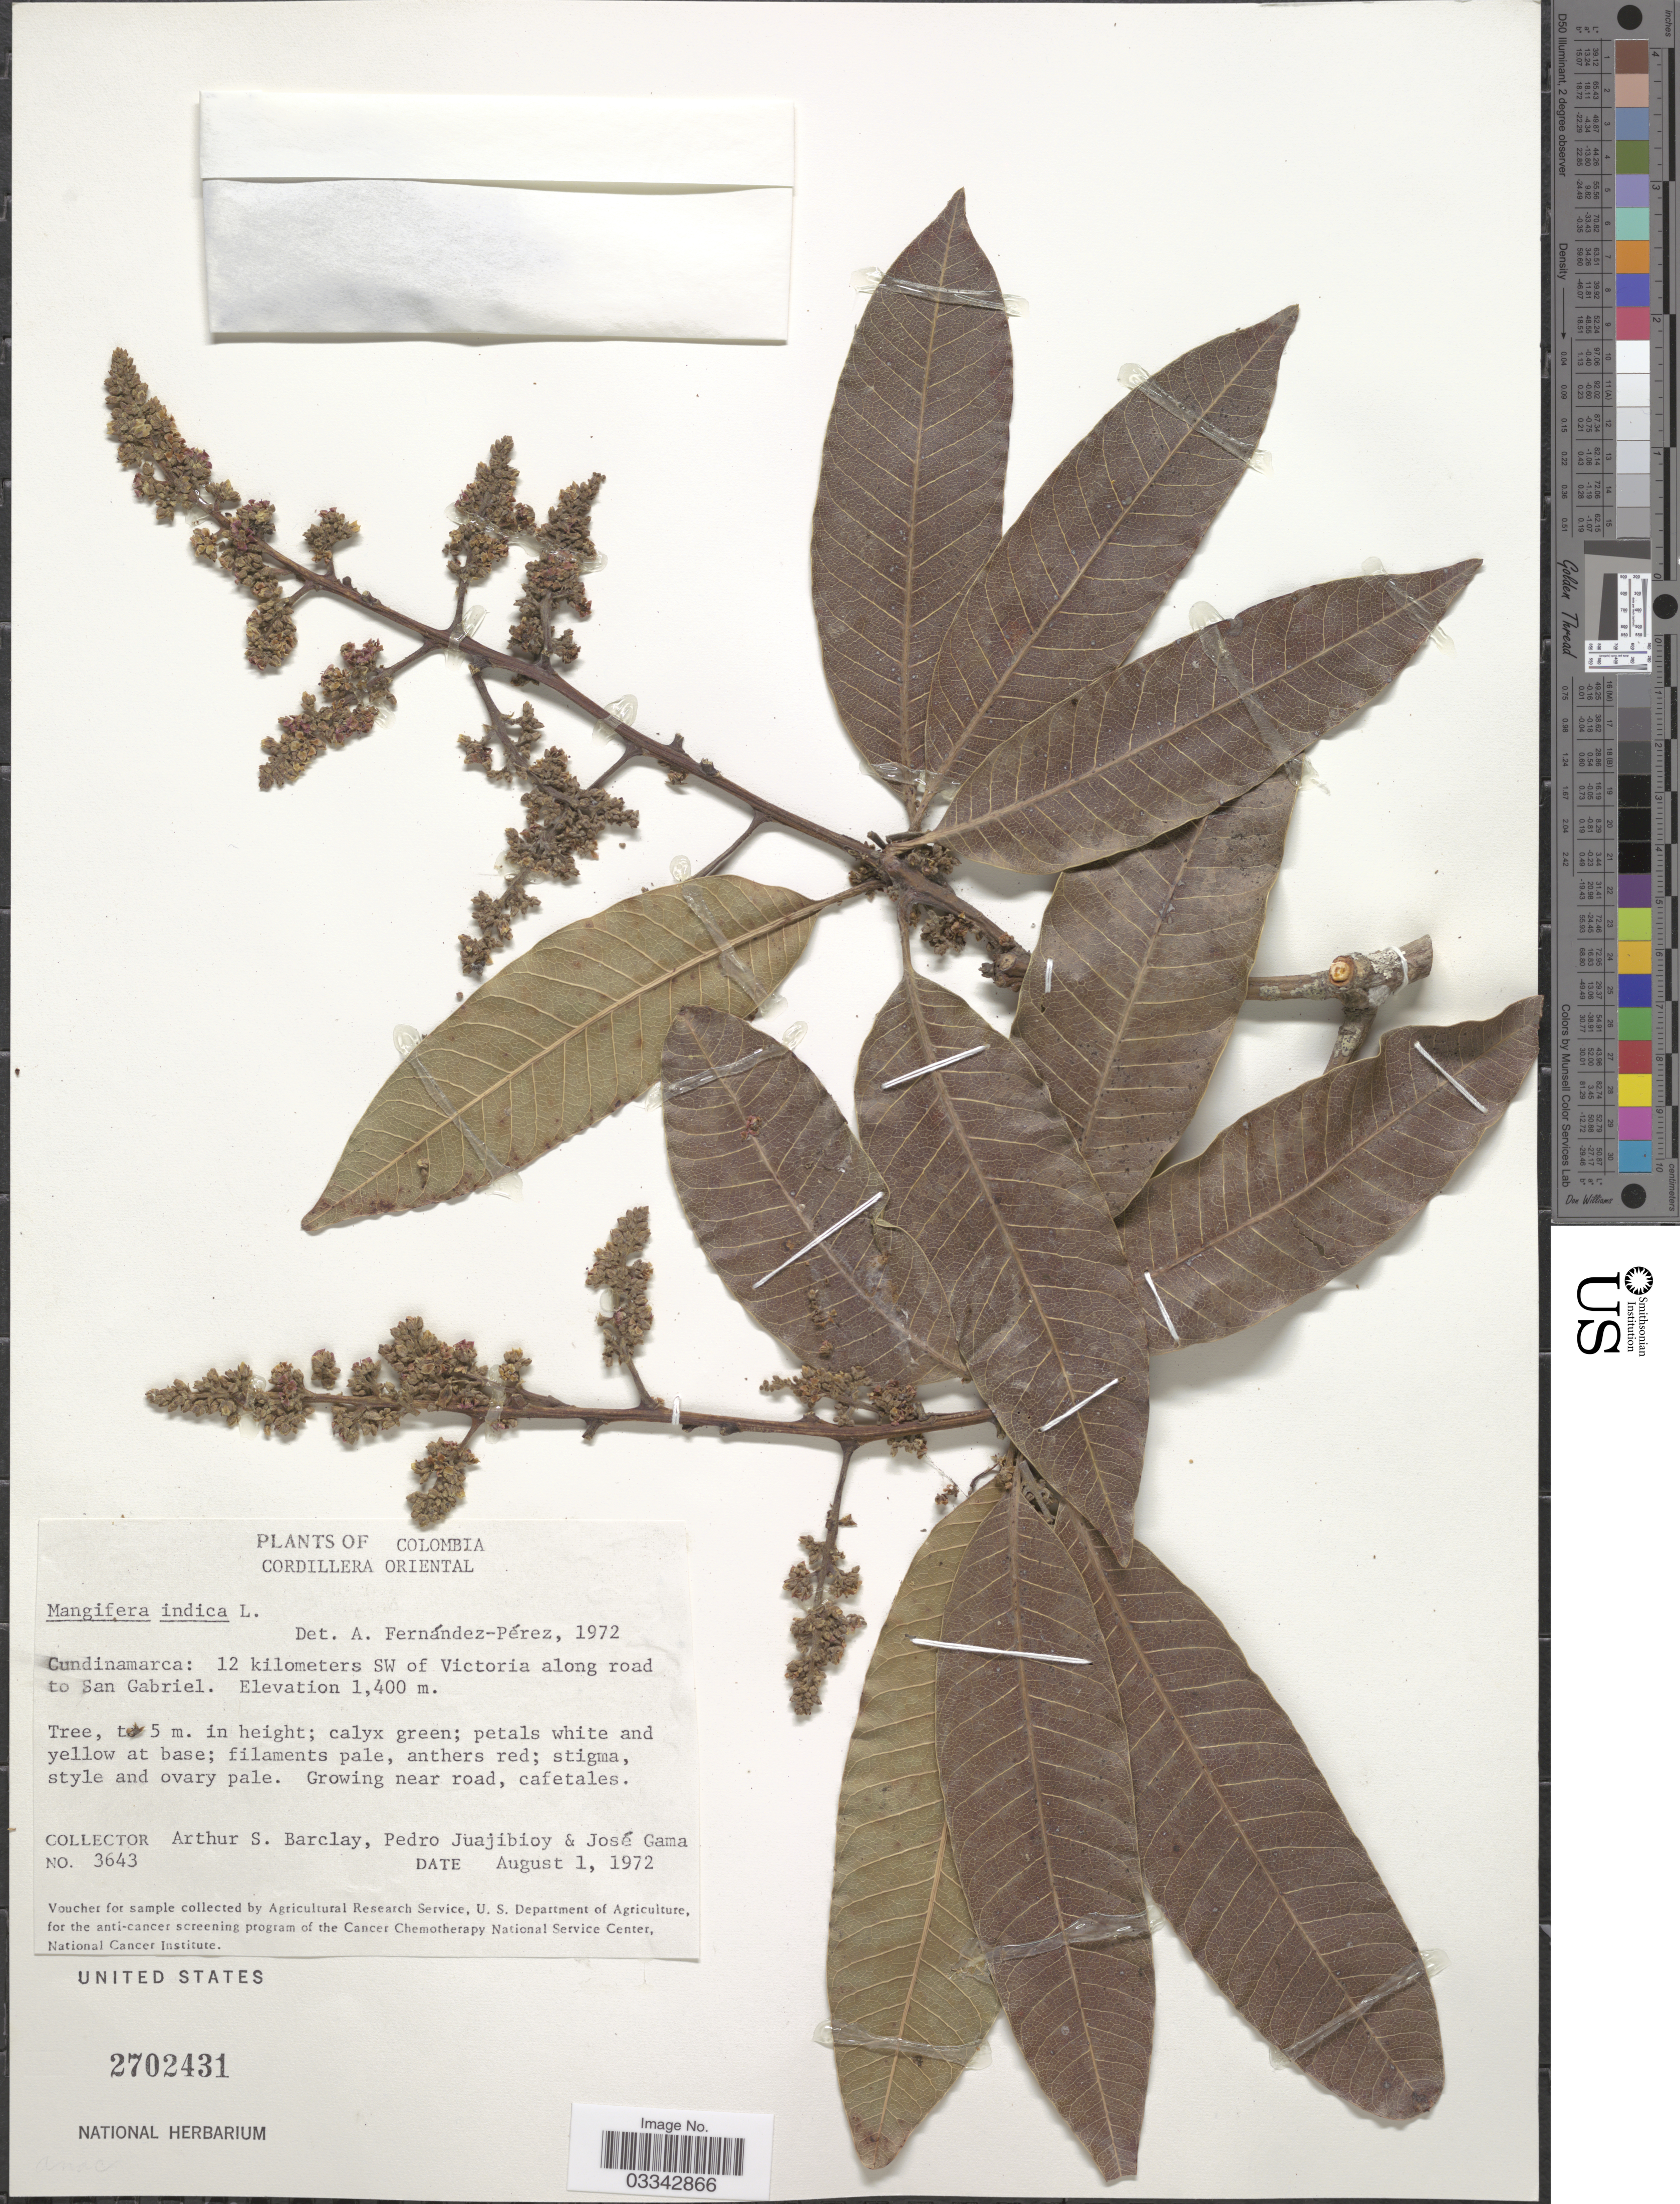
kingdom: Plantae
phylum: Tracheophyta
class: Magnoliopsida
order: Sapindales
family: Anacardiaceae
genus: Mangifera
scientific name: Mangifera indica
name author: L.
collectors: A. S. Barclay, P. Juajibioy & J. Gama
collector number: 3643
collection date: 1972-08-01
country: Colombia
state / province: Cundinamarca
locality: Cordillera Oriental. 12 kilometers SW of Victoria along road to San Gabriel.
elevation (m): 1400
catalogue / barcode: US 2702431